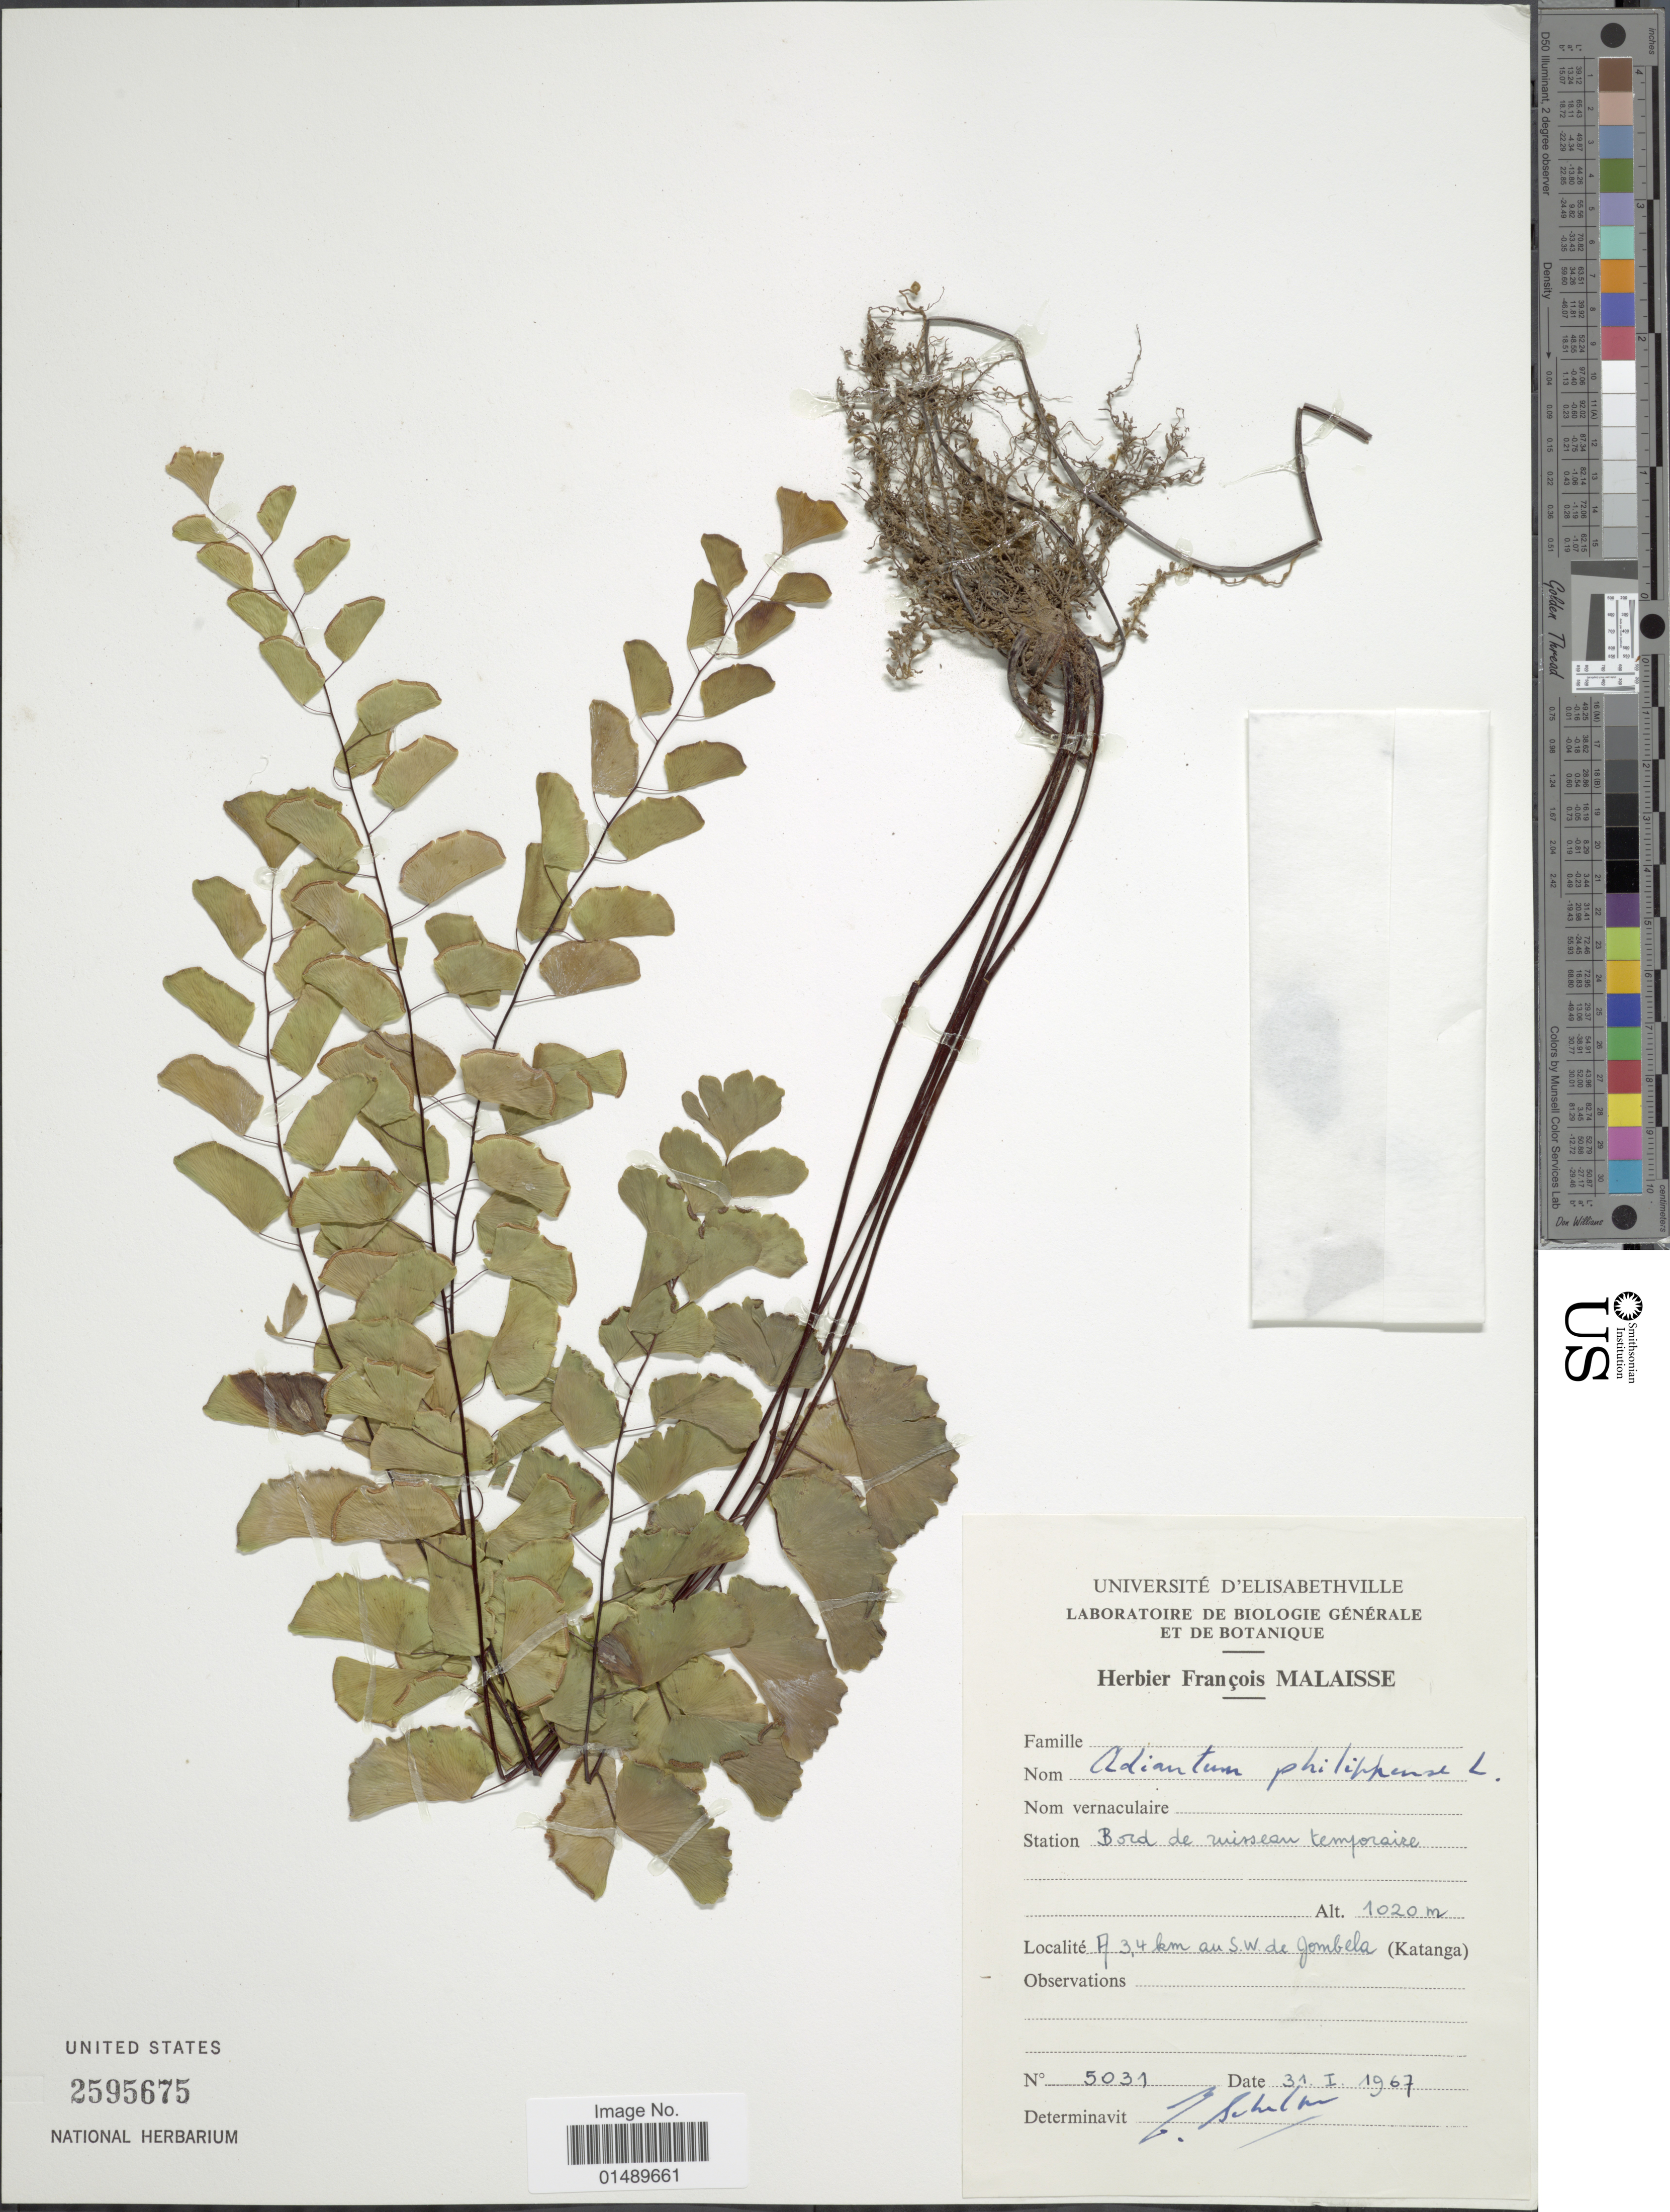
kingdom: Plantae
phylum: Tracheophyta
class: Polypodiopsida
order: Polypodiales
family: Pteridaceae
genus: Adiantum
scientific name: Adiantum philippense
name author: L.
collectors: ex herb. François Malaisse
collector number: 5031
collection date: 1967-01-31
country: Congo, Democratic Republic of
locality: A 3.4km au S.W. de Jombella, Katanga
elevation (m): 1020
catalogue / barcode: US 2595675